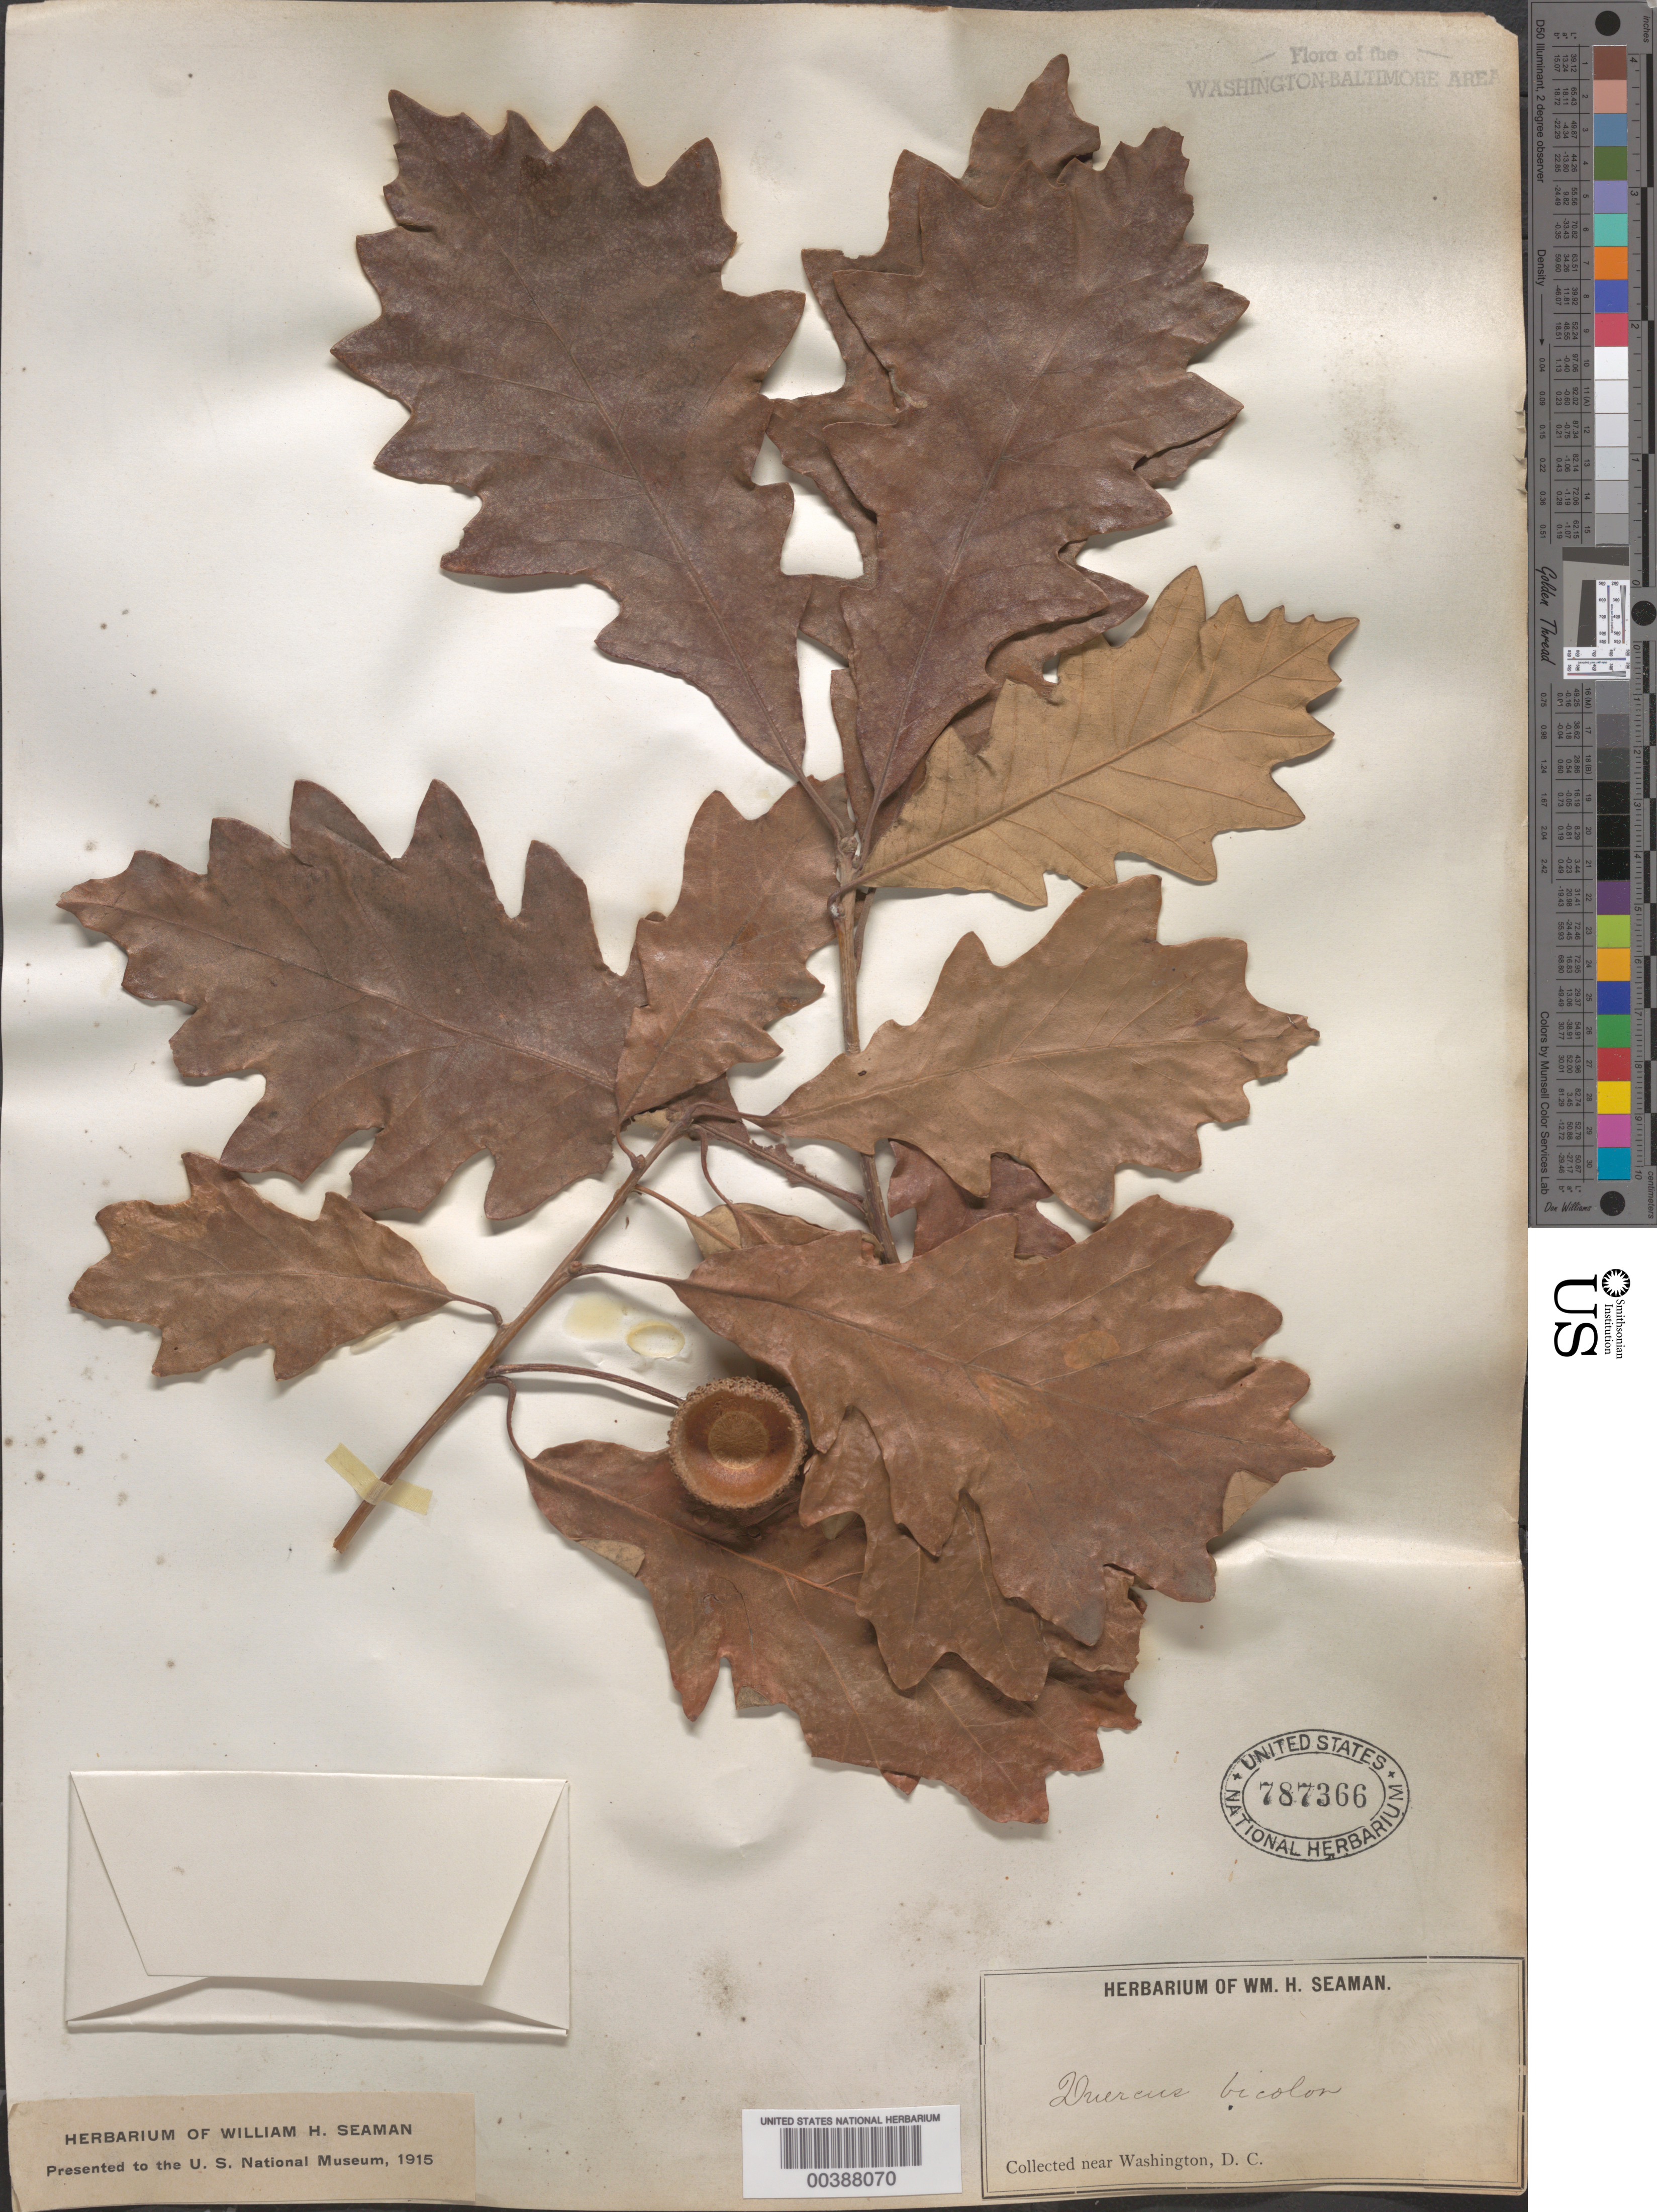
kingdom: Plantae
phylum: Tracheophyta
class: Magnoliopsida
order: Fagales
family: Fagaceae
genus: Quercus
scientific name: Quercus bicolor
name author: Willd.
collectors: W. Seaman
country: United States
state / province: District of Columbia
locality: Washington DC area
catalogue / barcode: US 787366